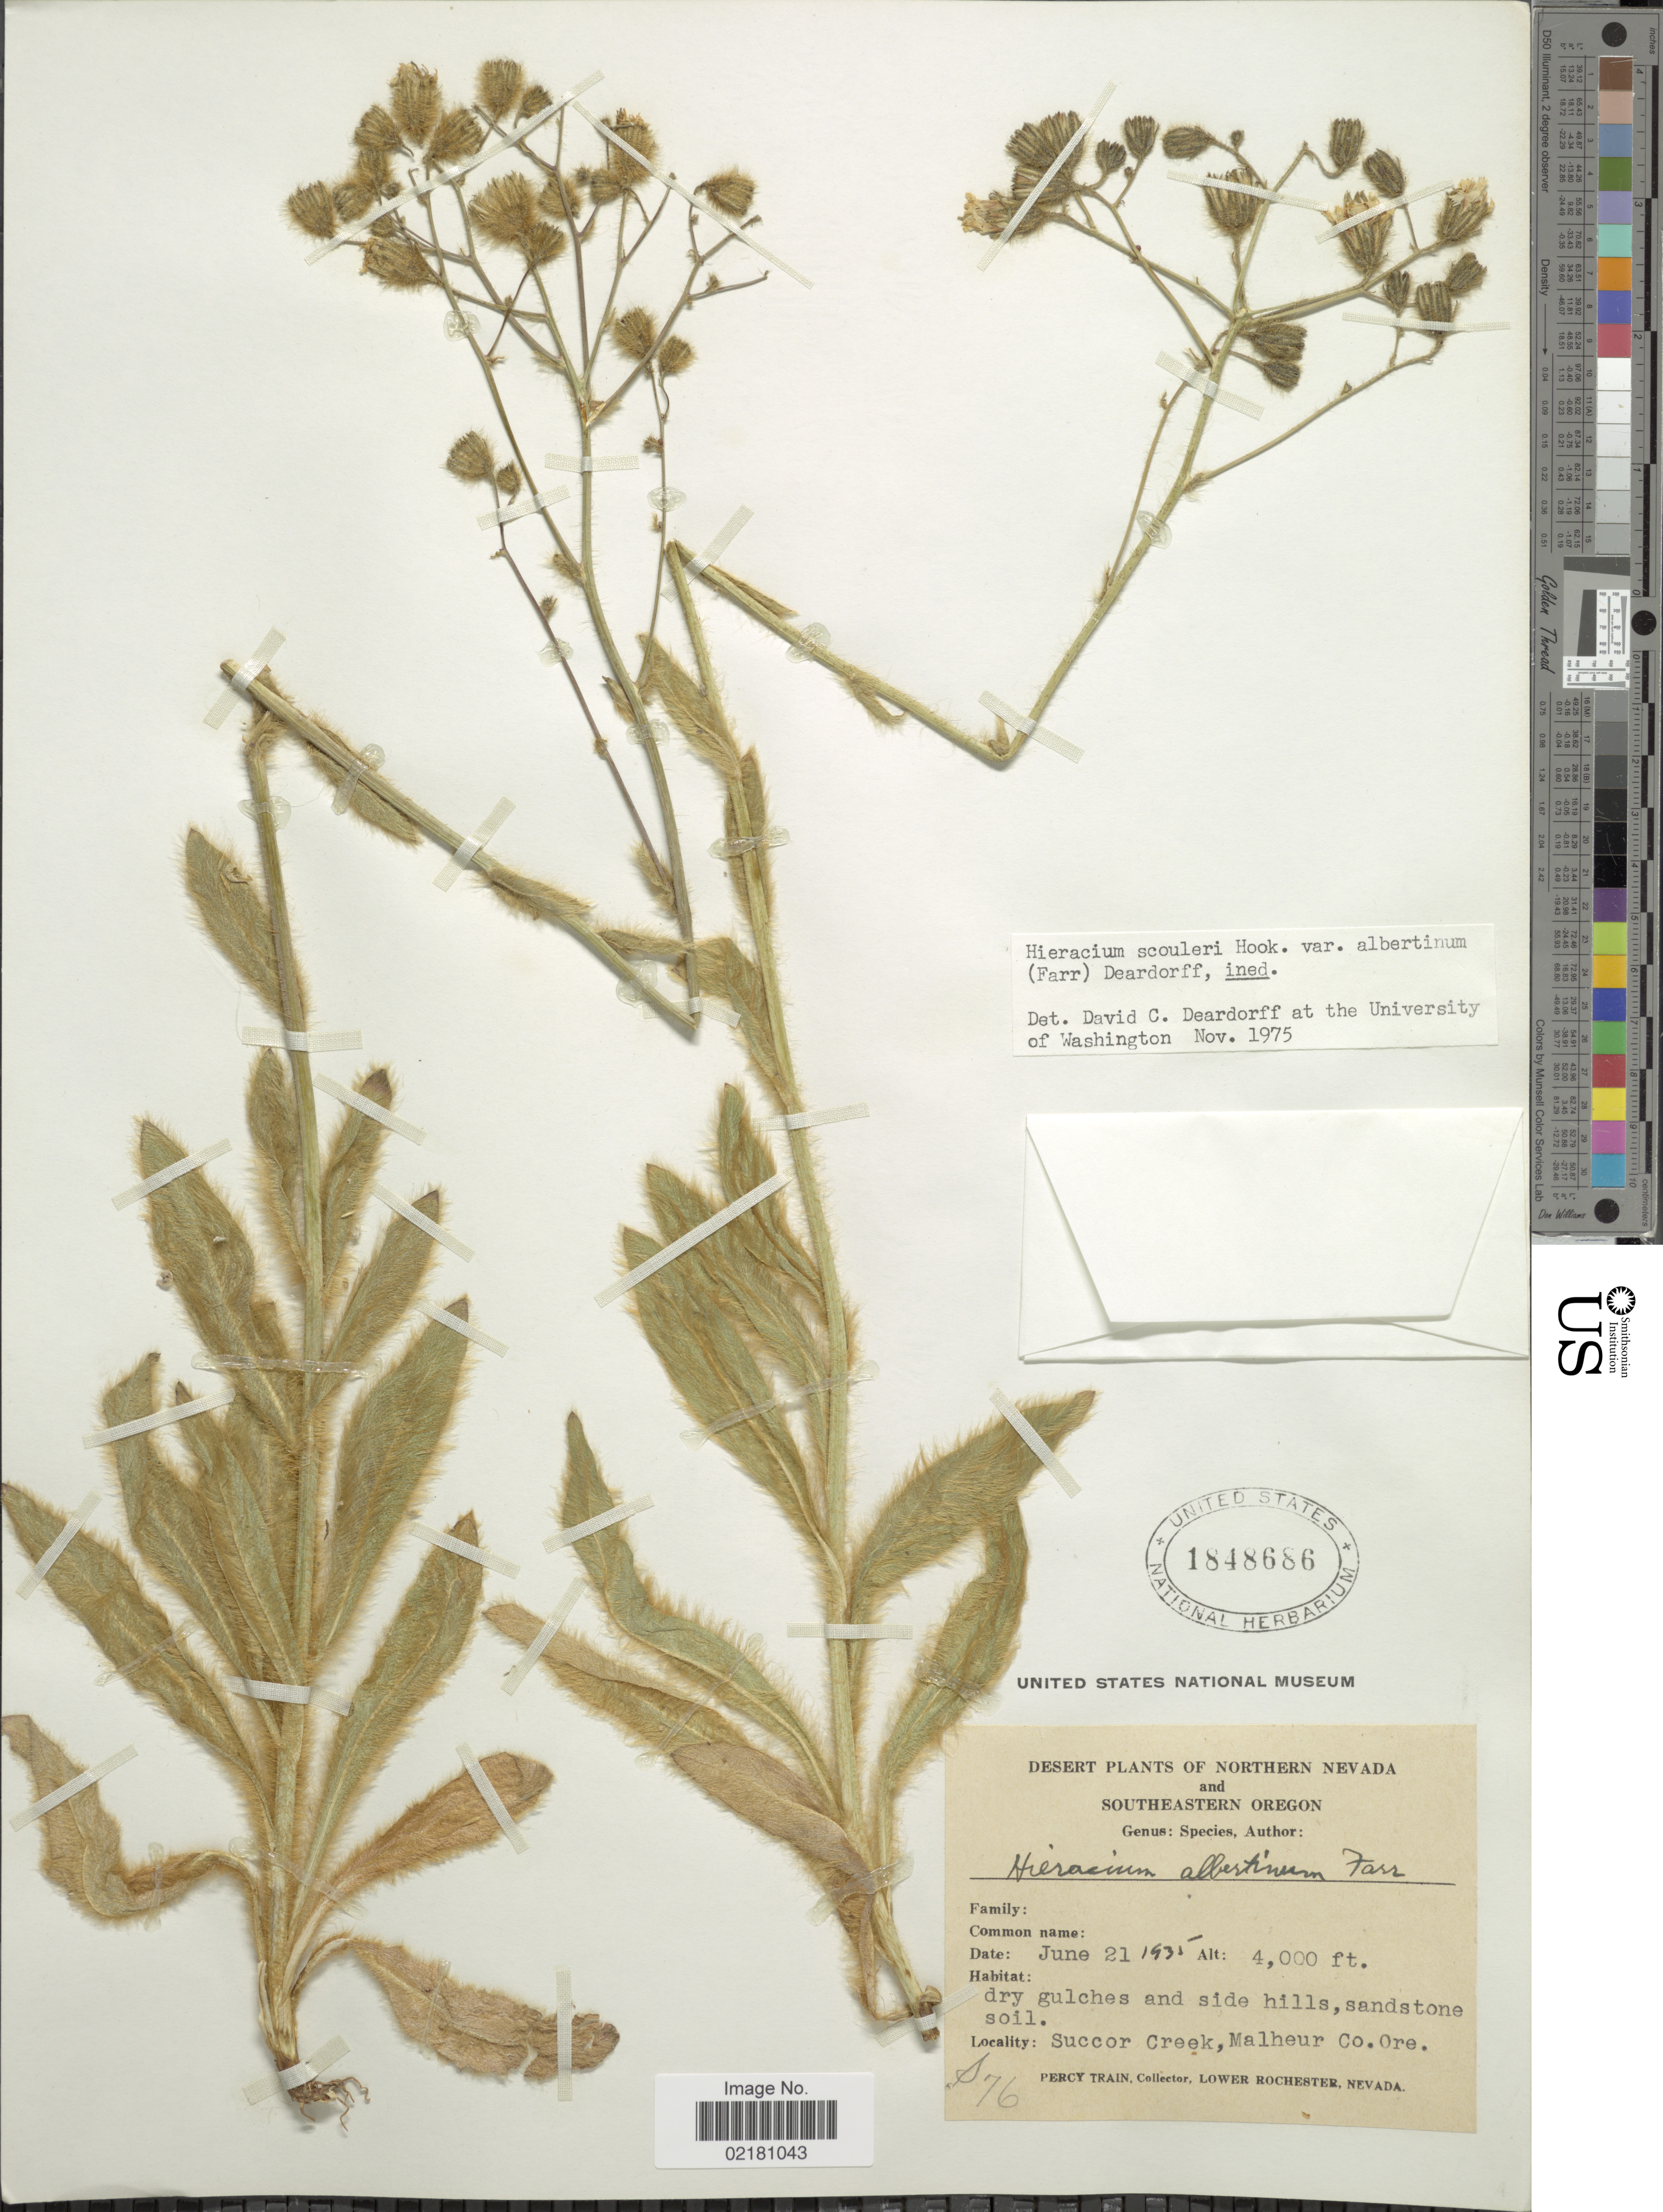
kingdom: Plantae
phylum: Tracheophyta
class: Magnoliopsida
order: Asterales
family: Asteraceae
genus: Hieracium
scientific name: Hieracium scouleri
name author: Hook.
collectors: P. Train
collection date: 1935-06-21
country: United States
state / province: Oregon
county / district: Malheur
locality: Desert plants of Northern Nevada and Southeastern Oregon. Succor Creek, Malheur Co., Ore.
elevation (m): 1219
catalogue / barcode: US 1848686